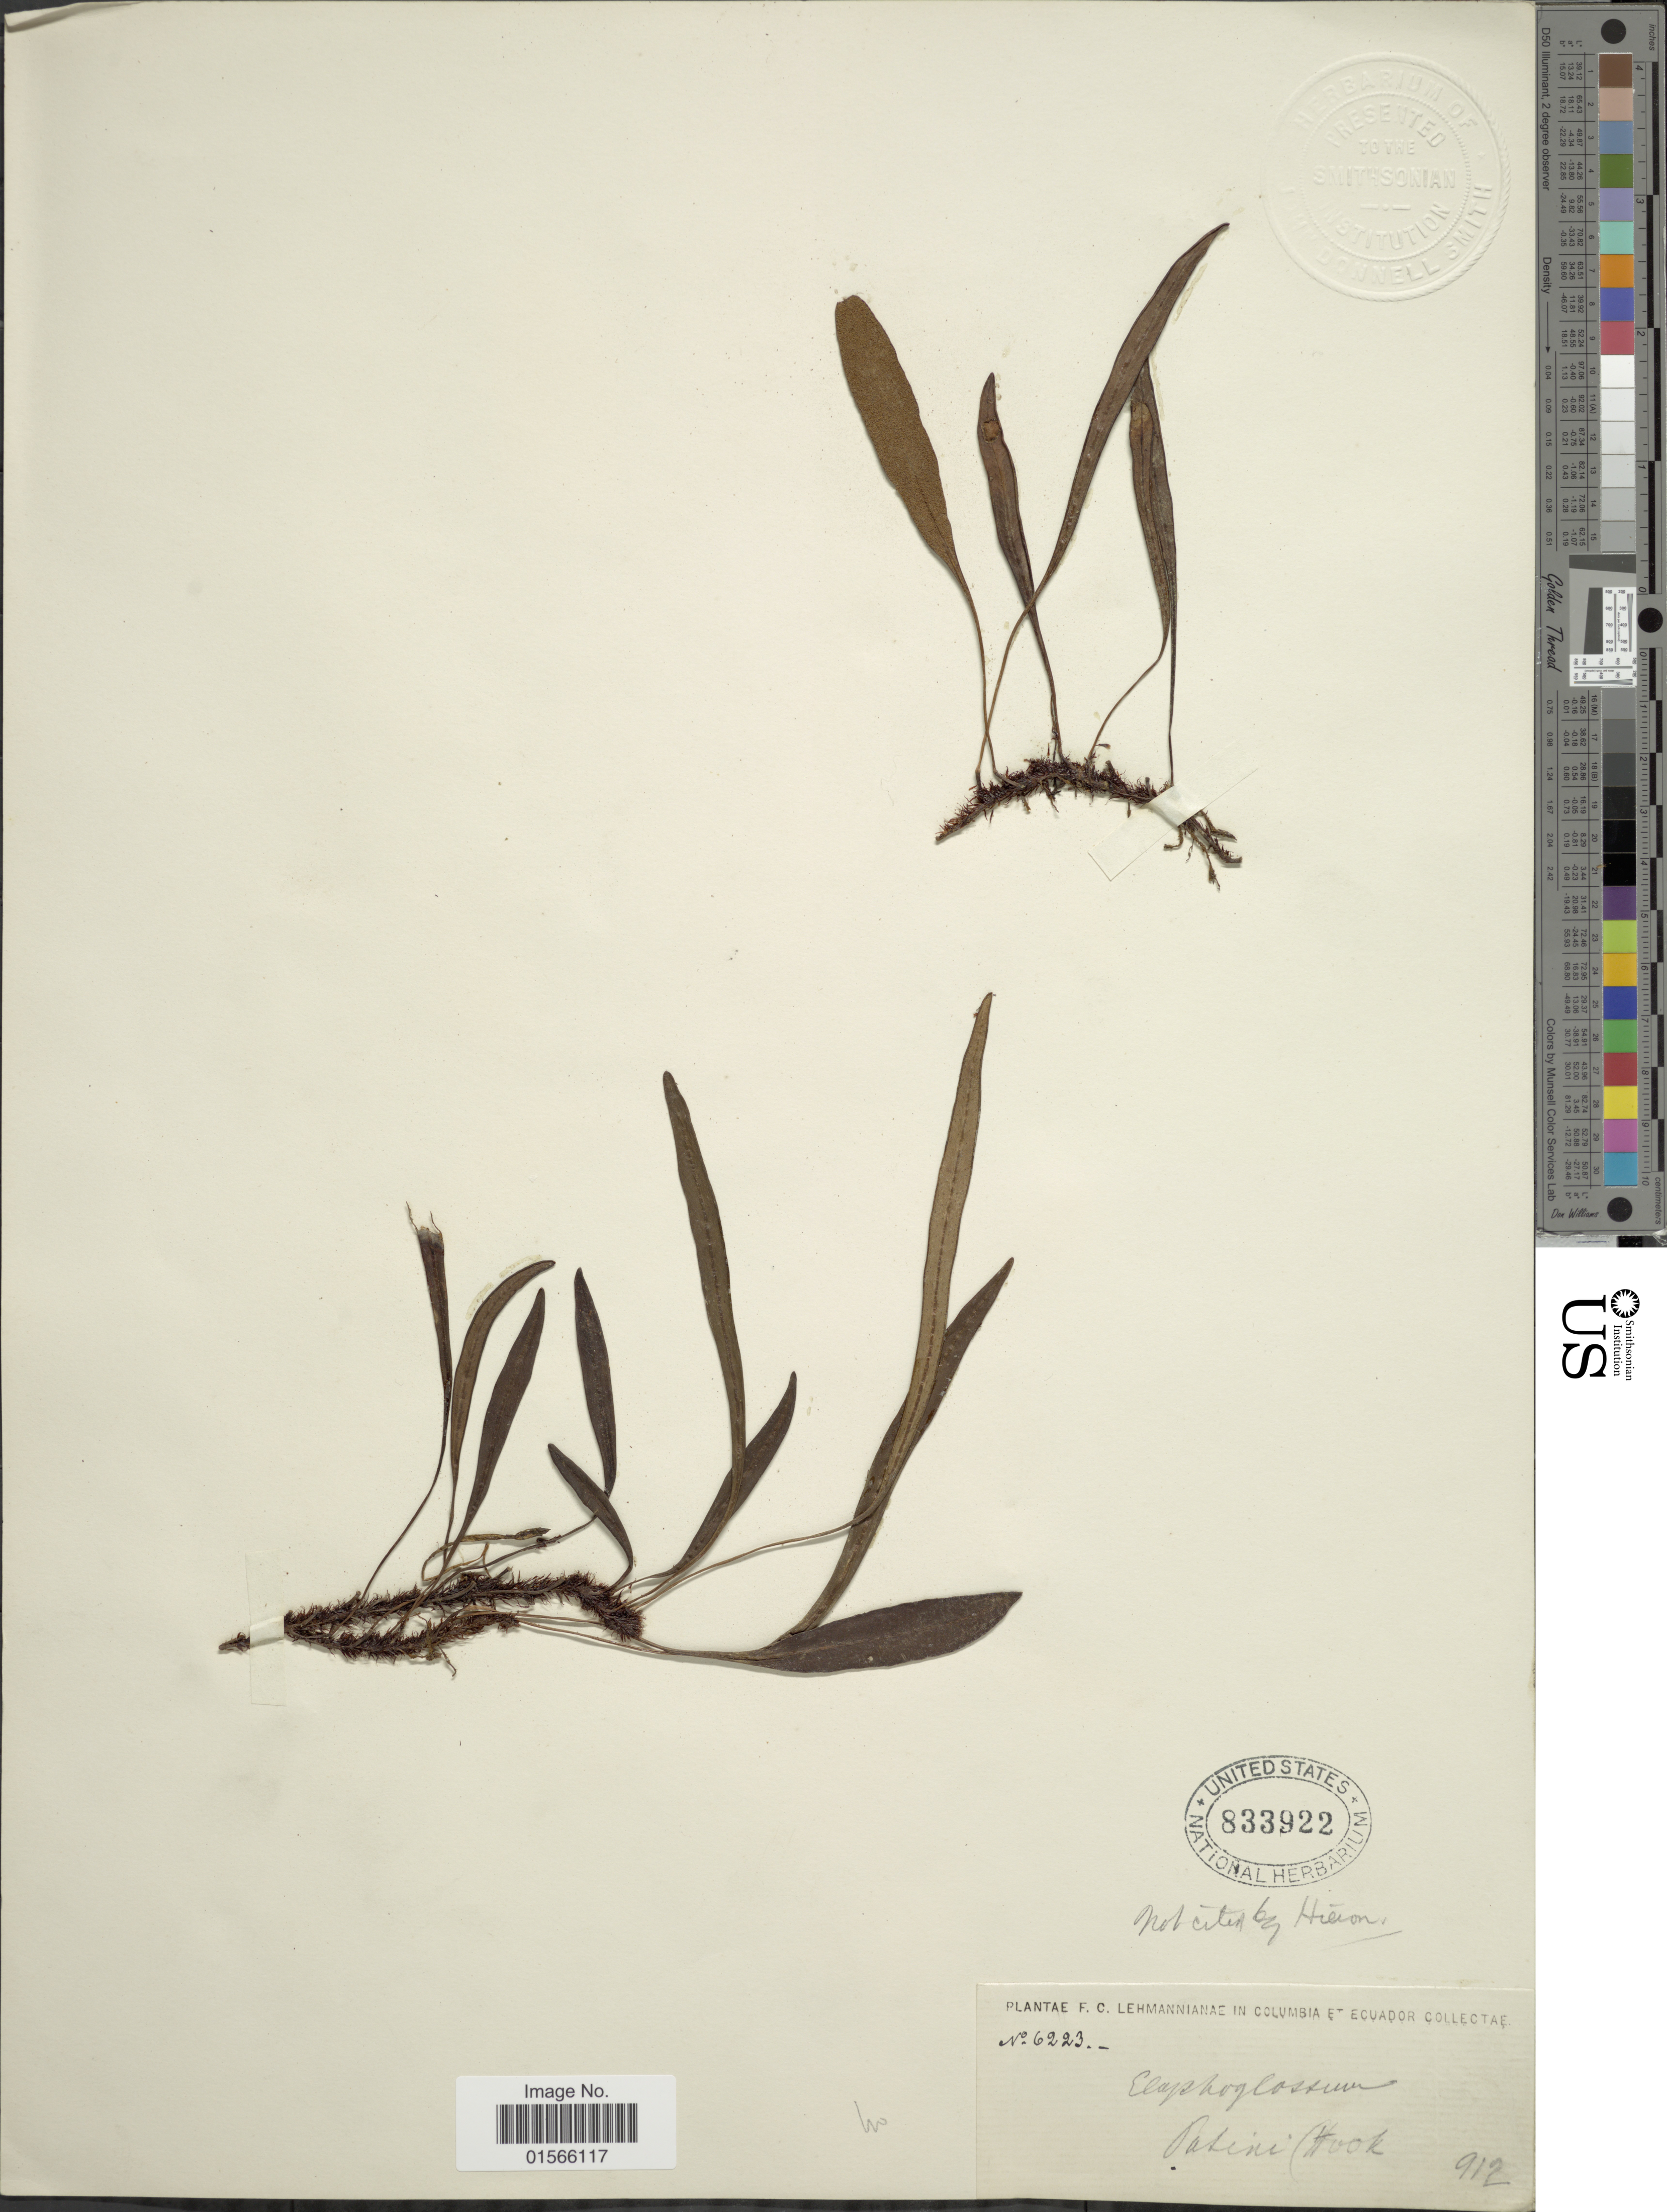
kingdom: Plantae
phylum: Tracheophyta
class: Polypodiopsida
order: Polypodiales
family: Dryopteridaceae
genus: Elaphoglossum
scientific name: Elaphoglossum atrosquamatum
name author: Mickel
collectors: F. C. Lehmann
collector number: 6223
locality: Columbia et Ecuador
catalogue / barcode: US 833922